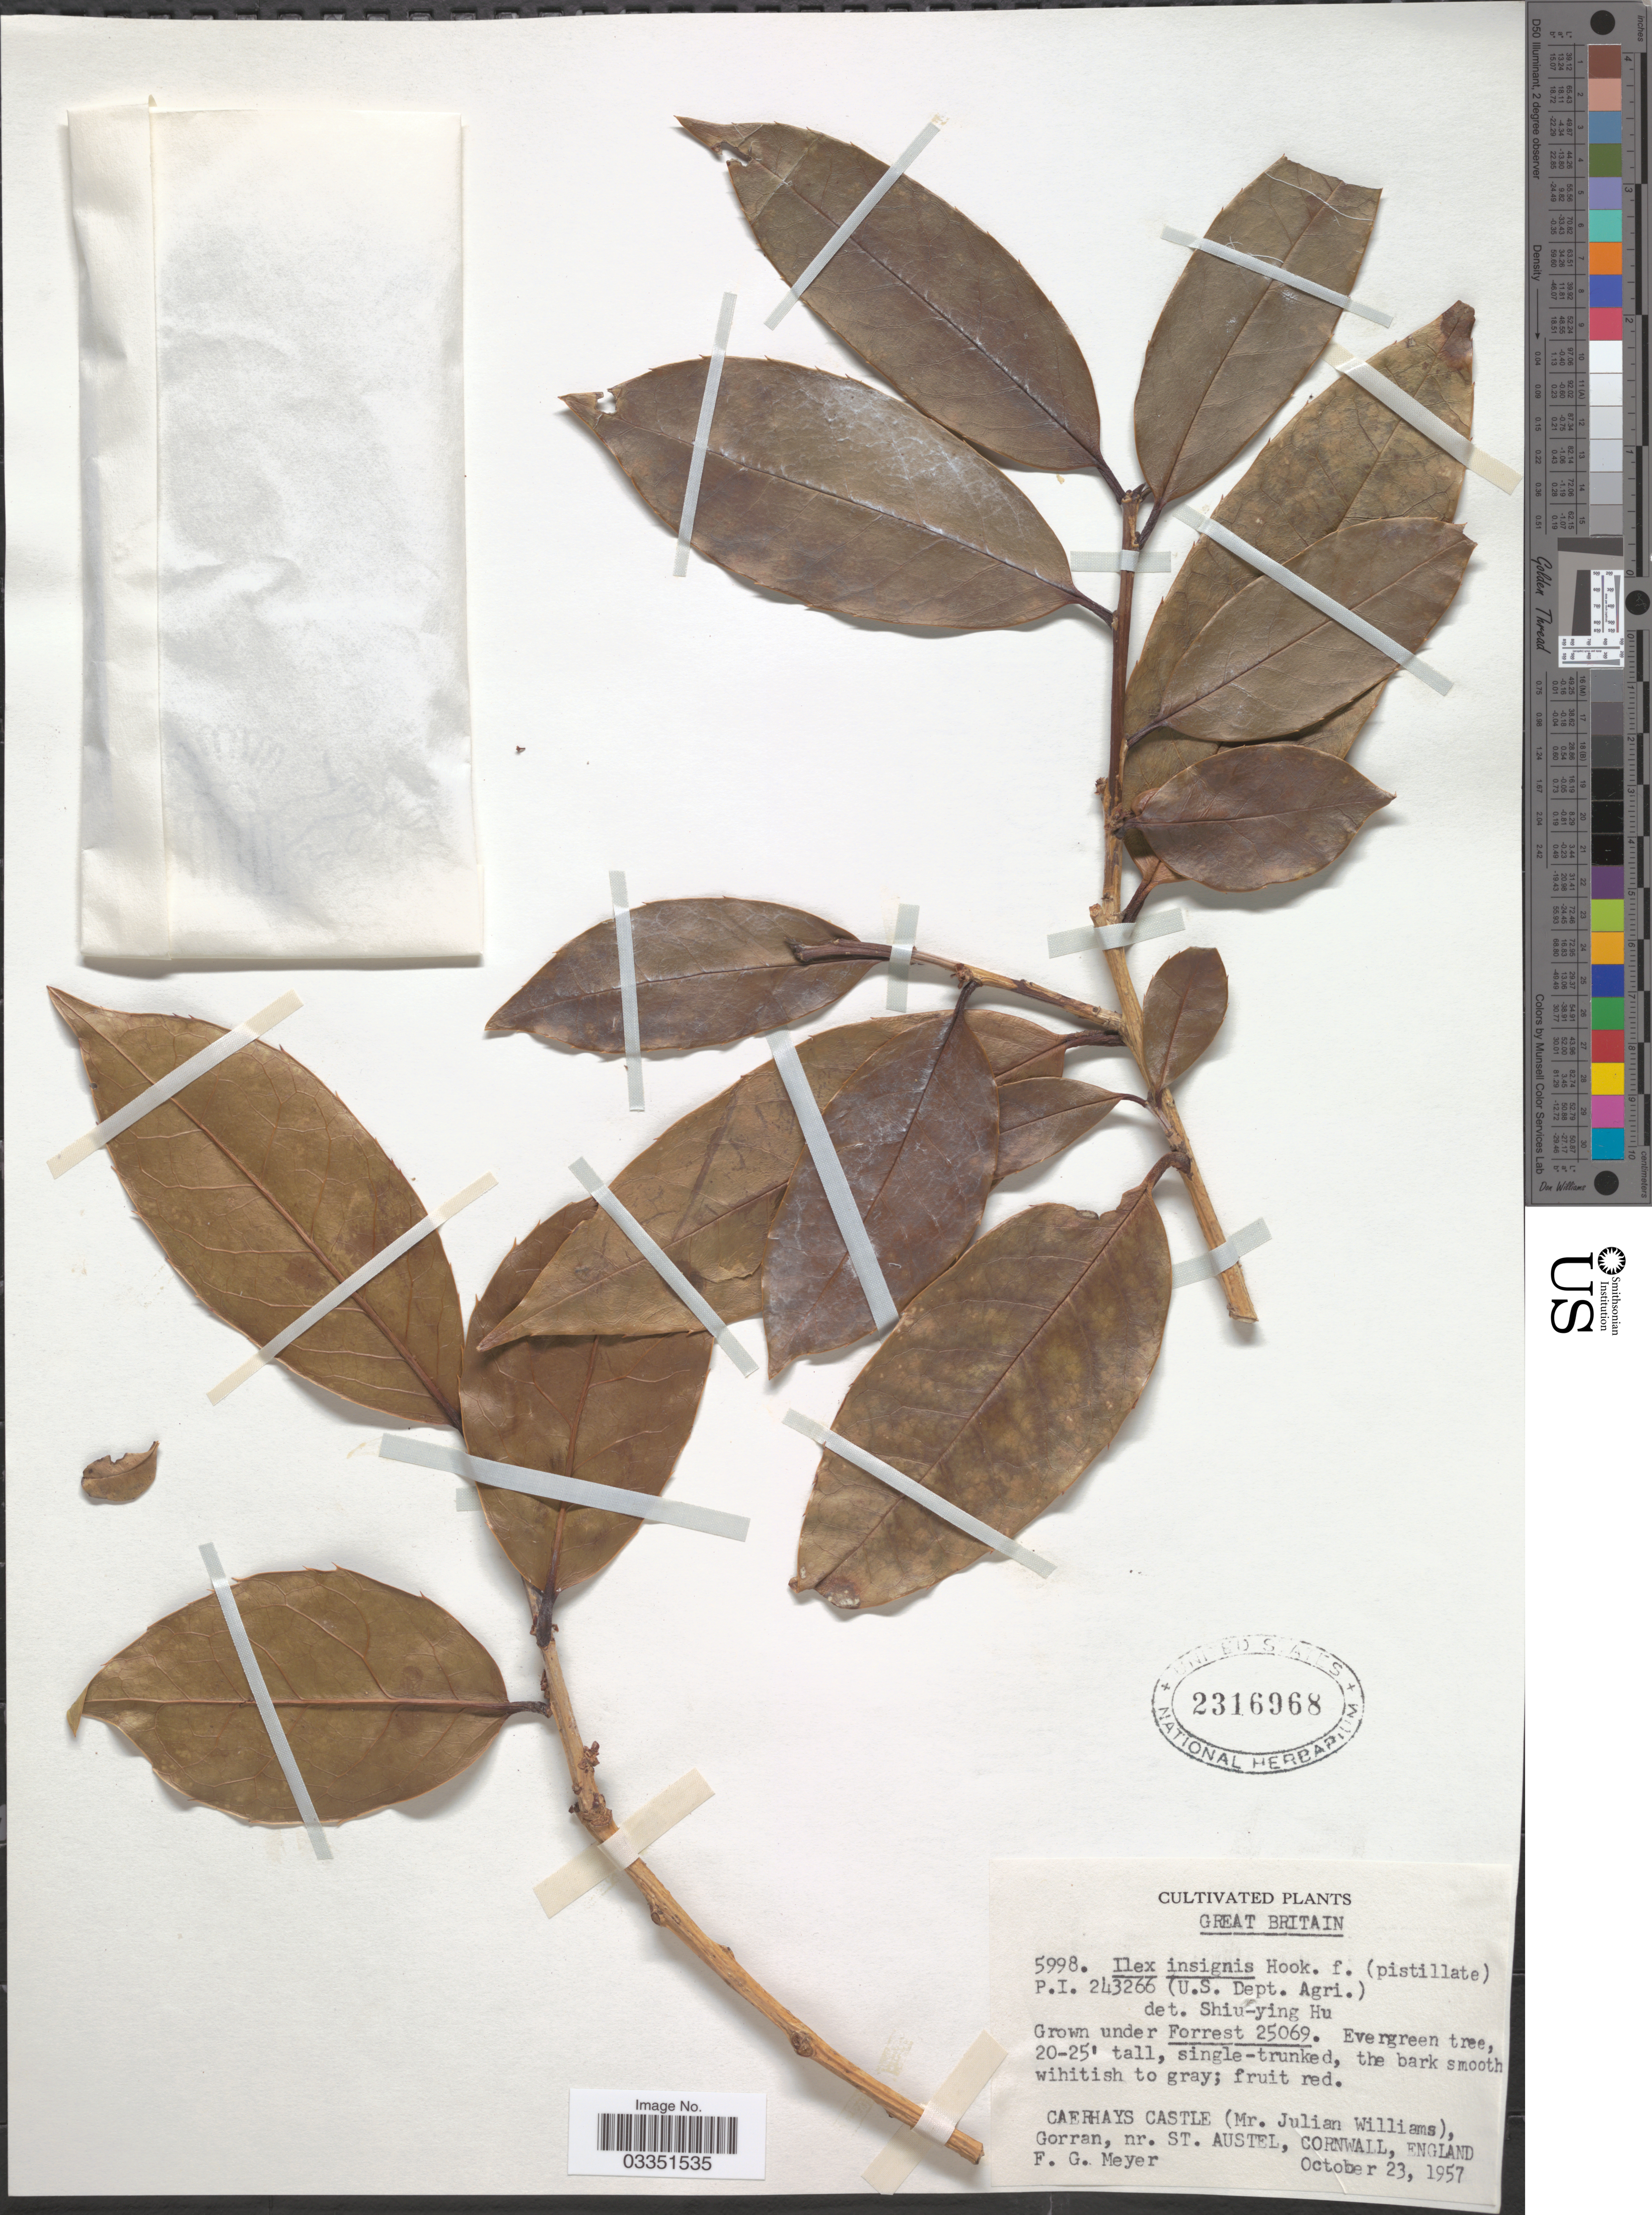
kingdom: Plantae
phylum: Tracheophyta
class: Magnoliopsida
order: Aquifoliales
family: Aquifoliaceae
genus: Ilex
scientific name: Ilex insignis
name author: Hook. f.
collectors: F. G. Meyer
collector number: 5997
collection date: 1957-10-23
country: United Kingdom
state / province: England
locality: Great Britain. Caerhays Castle (Mr. Julian Williams), Gorran, nr. St. Austel, Cornwall.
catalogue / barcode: US 2316968